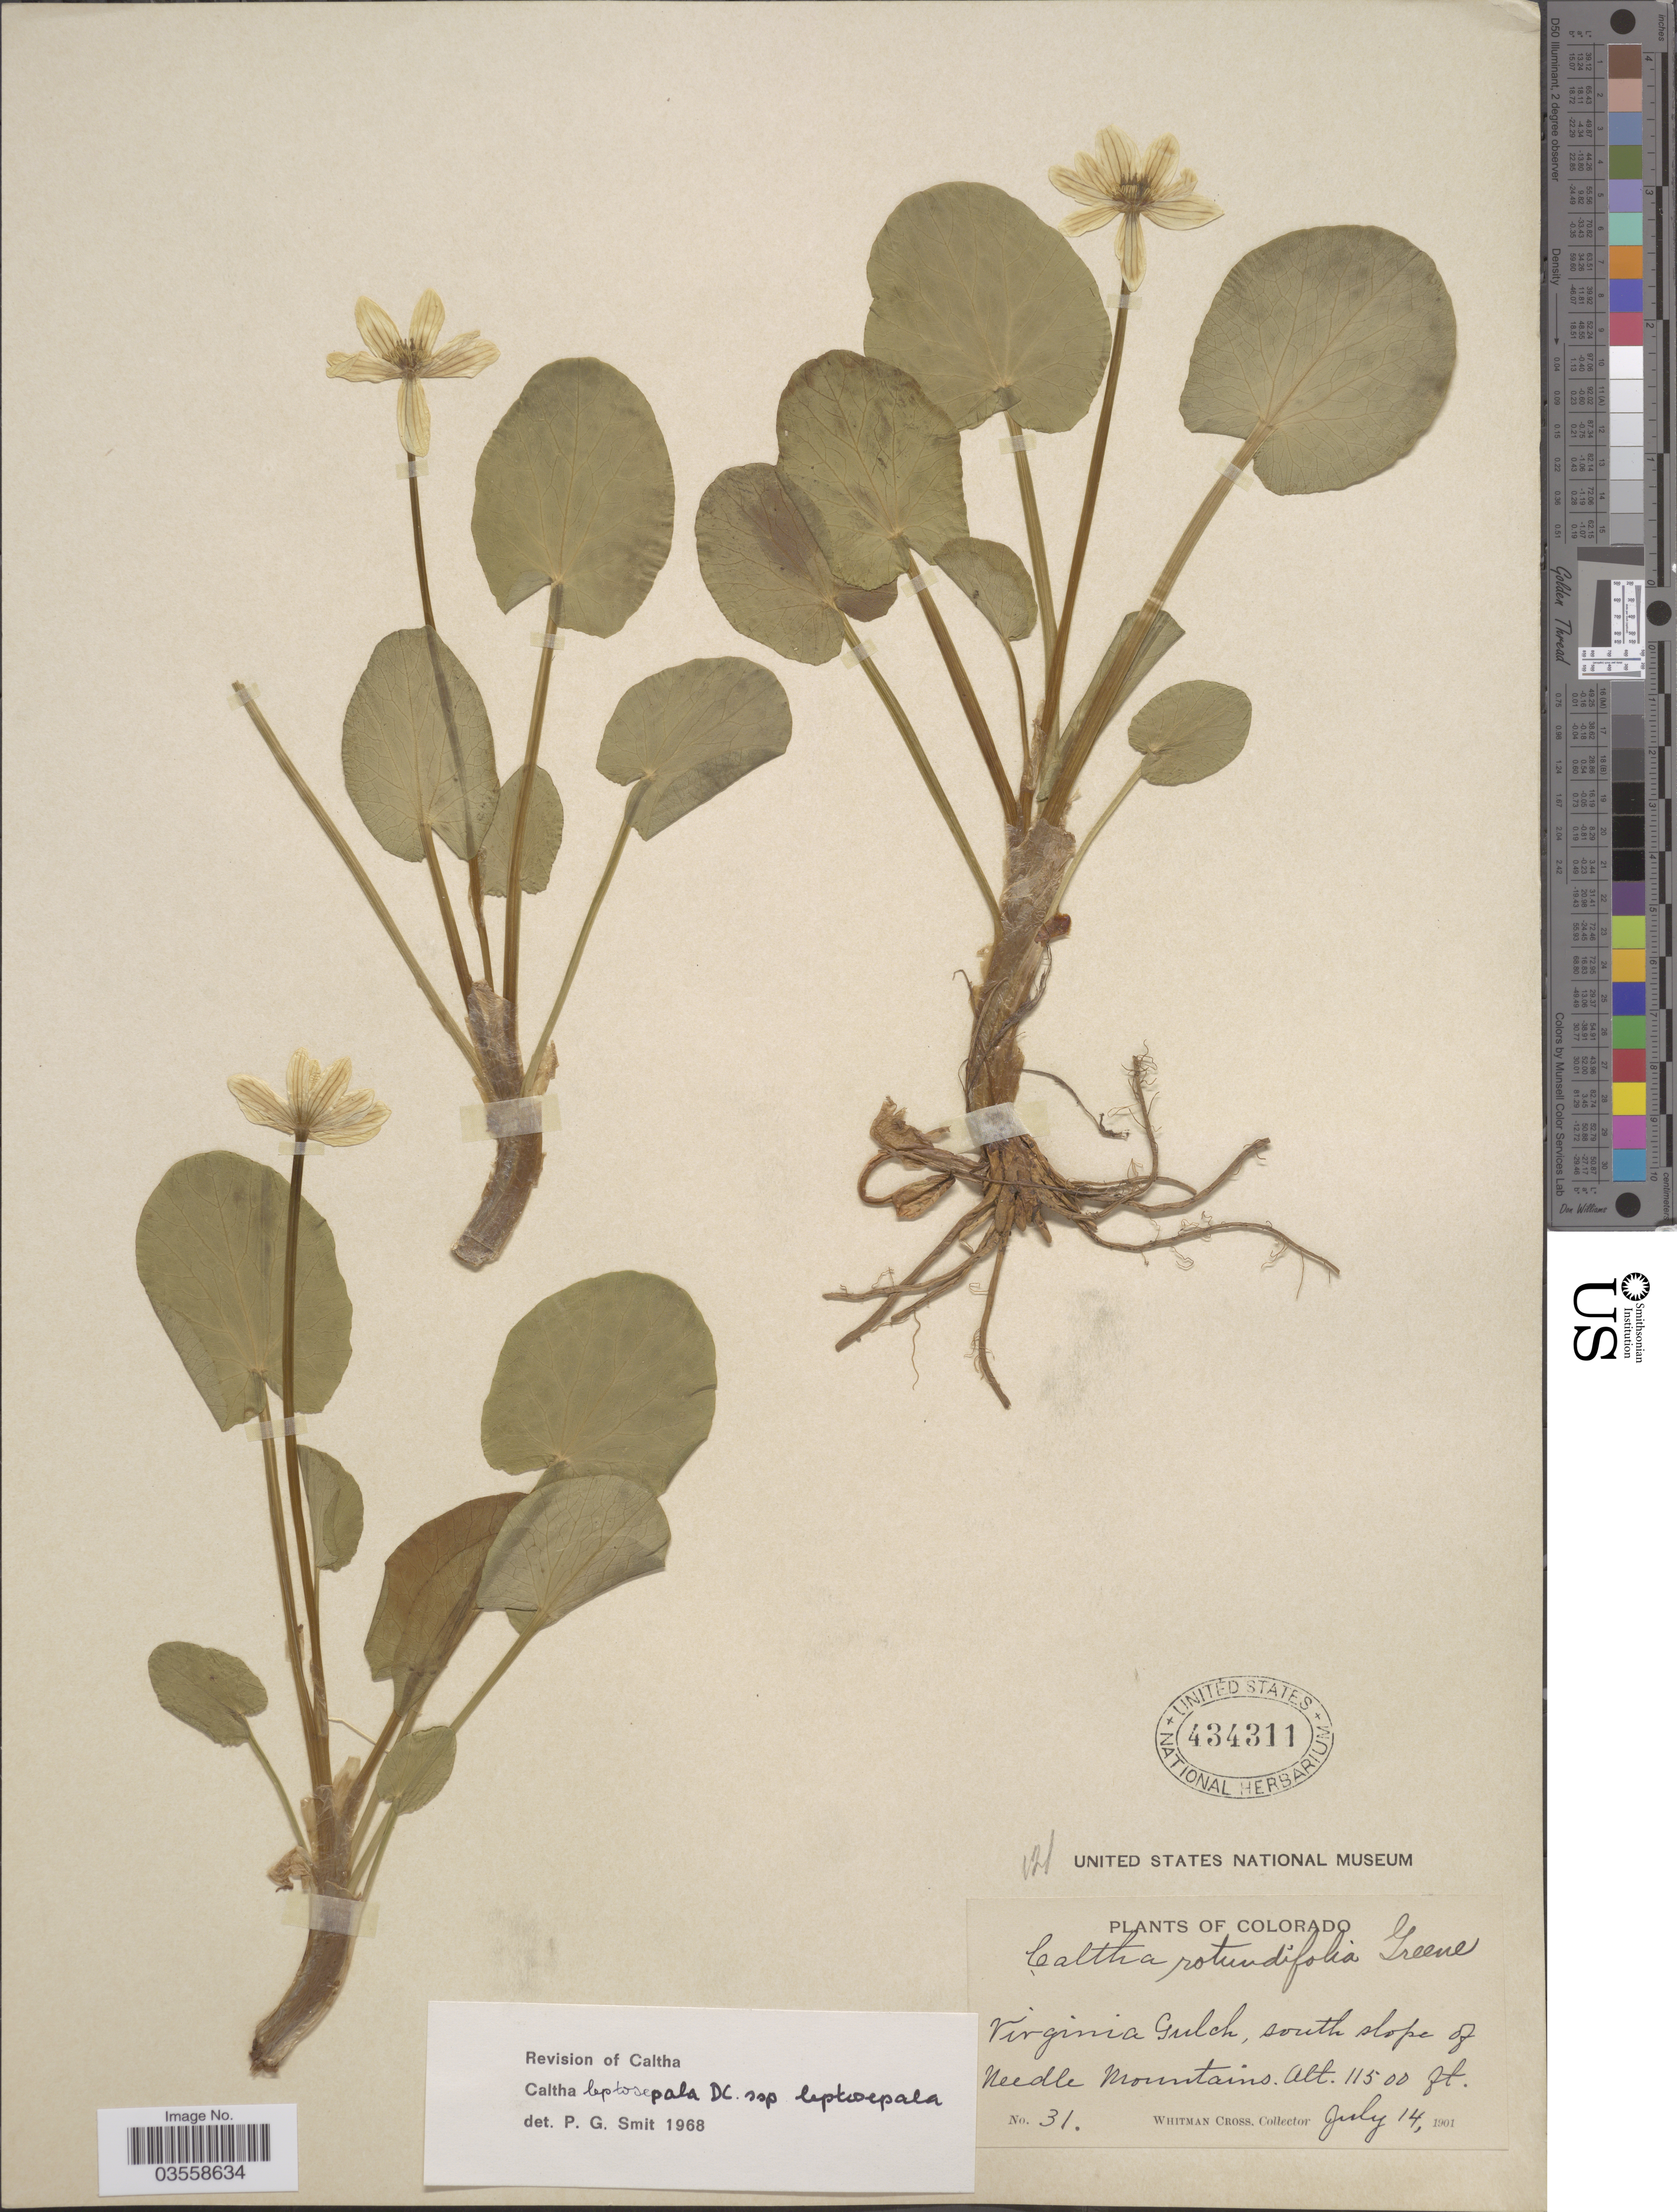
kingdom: Plantae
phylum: Tracheophyta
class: Magnoliopsida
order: Ranunculales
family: Ranunculaceae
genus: Caltha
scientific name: Caltha leptosepala subsp. leptosepala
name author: DC.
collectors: W. Cross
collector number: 31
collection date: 1901-07-14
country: United States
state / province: Colorado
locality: Virginia Gulch, south slope of Needle Mountains.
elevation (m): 3505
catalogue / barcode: US 434311